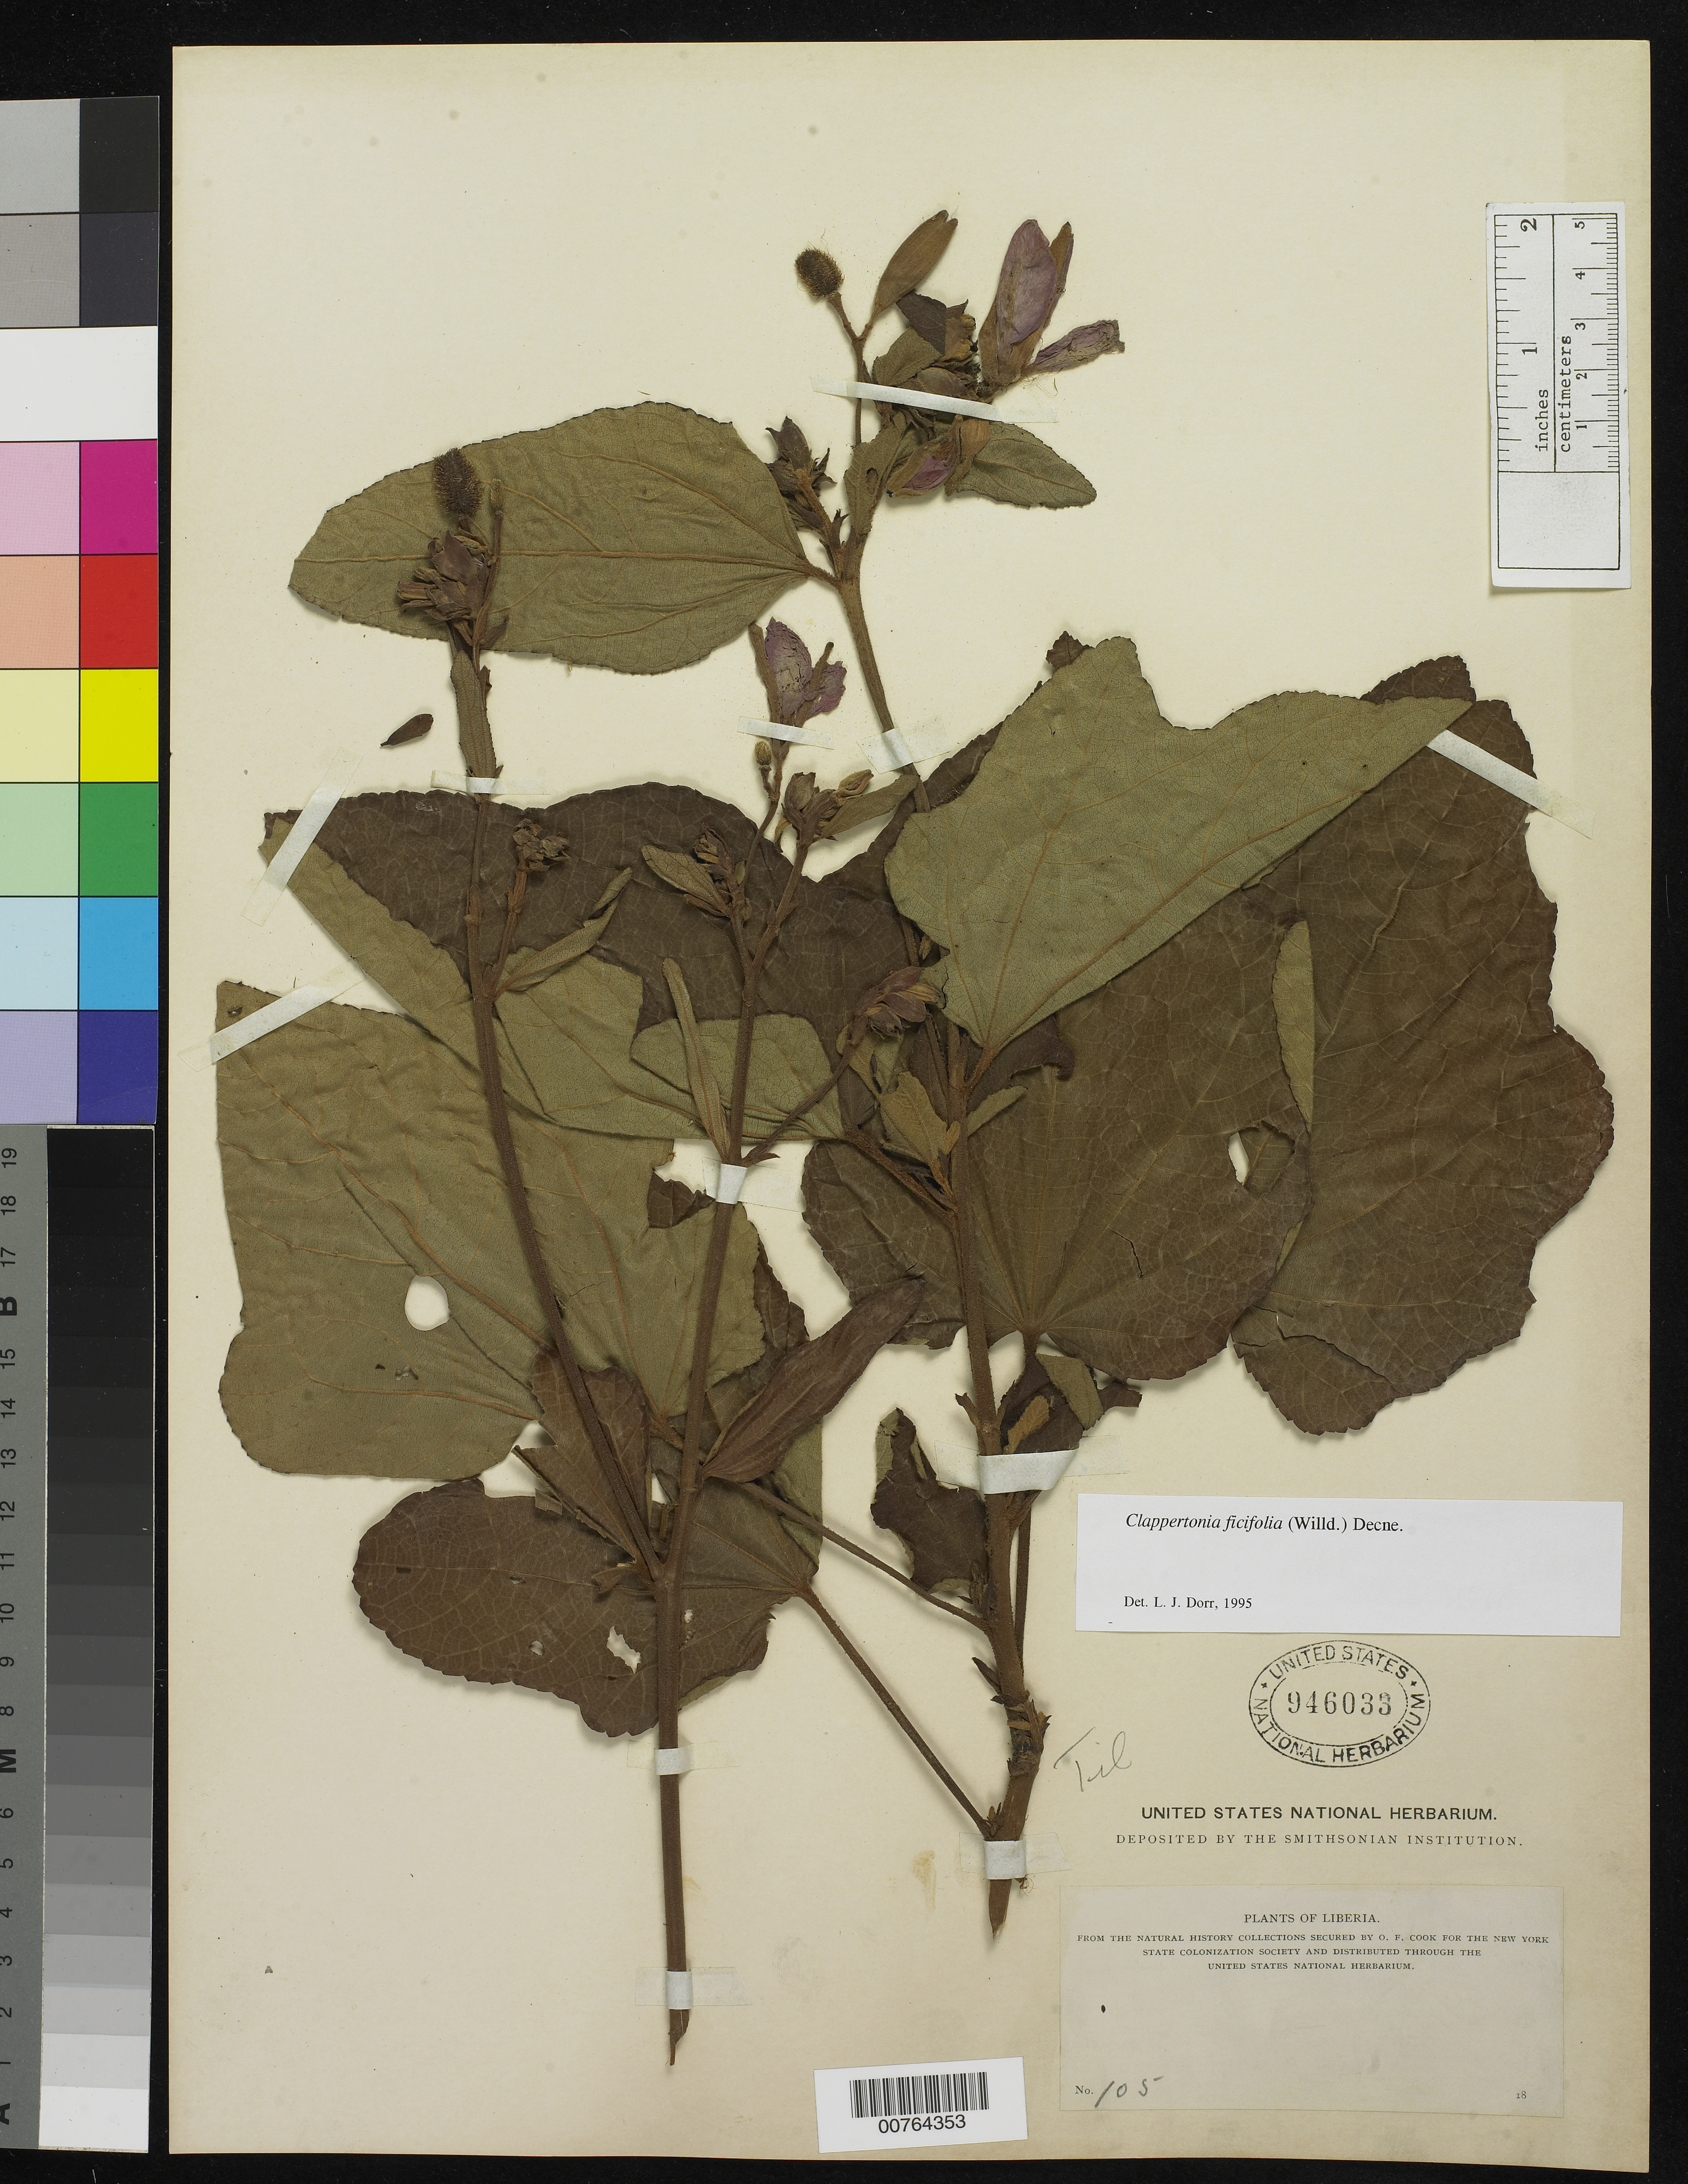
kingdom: Plantae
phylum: Tracheophyta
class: Magnoliopsida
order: Malvales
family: Malvaceae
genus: Clappertonia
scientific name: Clappertonia ficifolia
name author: (Willd.) Decne.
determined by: Dorr, L. J., (BOT), Smithsonian Institution - National Museum of Natural History (UNITED STATES)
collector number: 105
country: Liberia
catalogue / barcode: US 946033